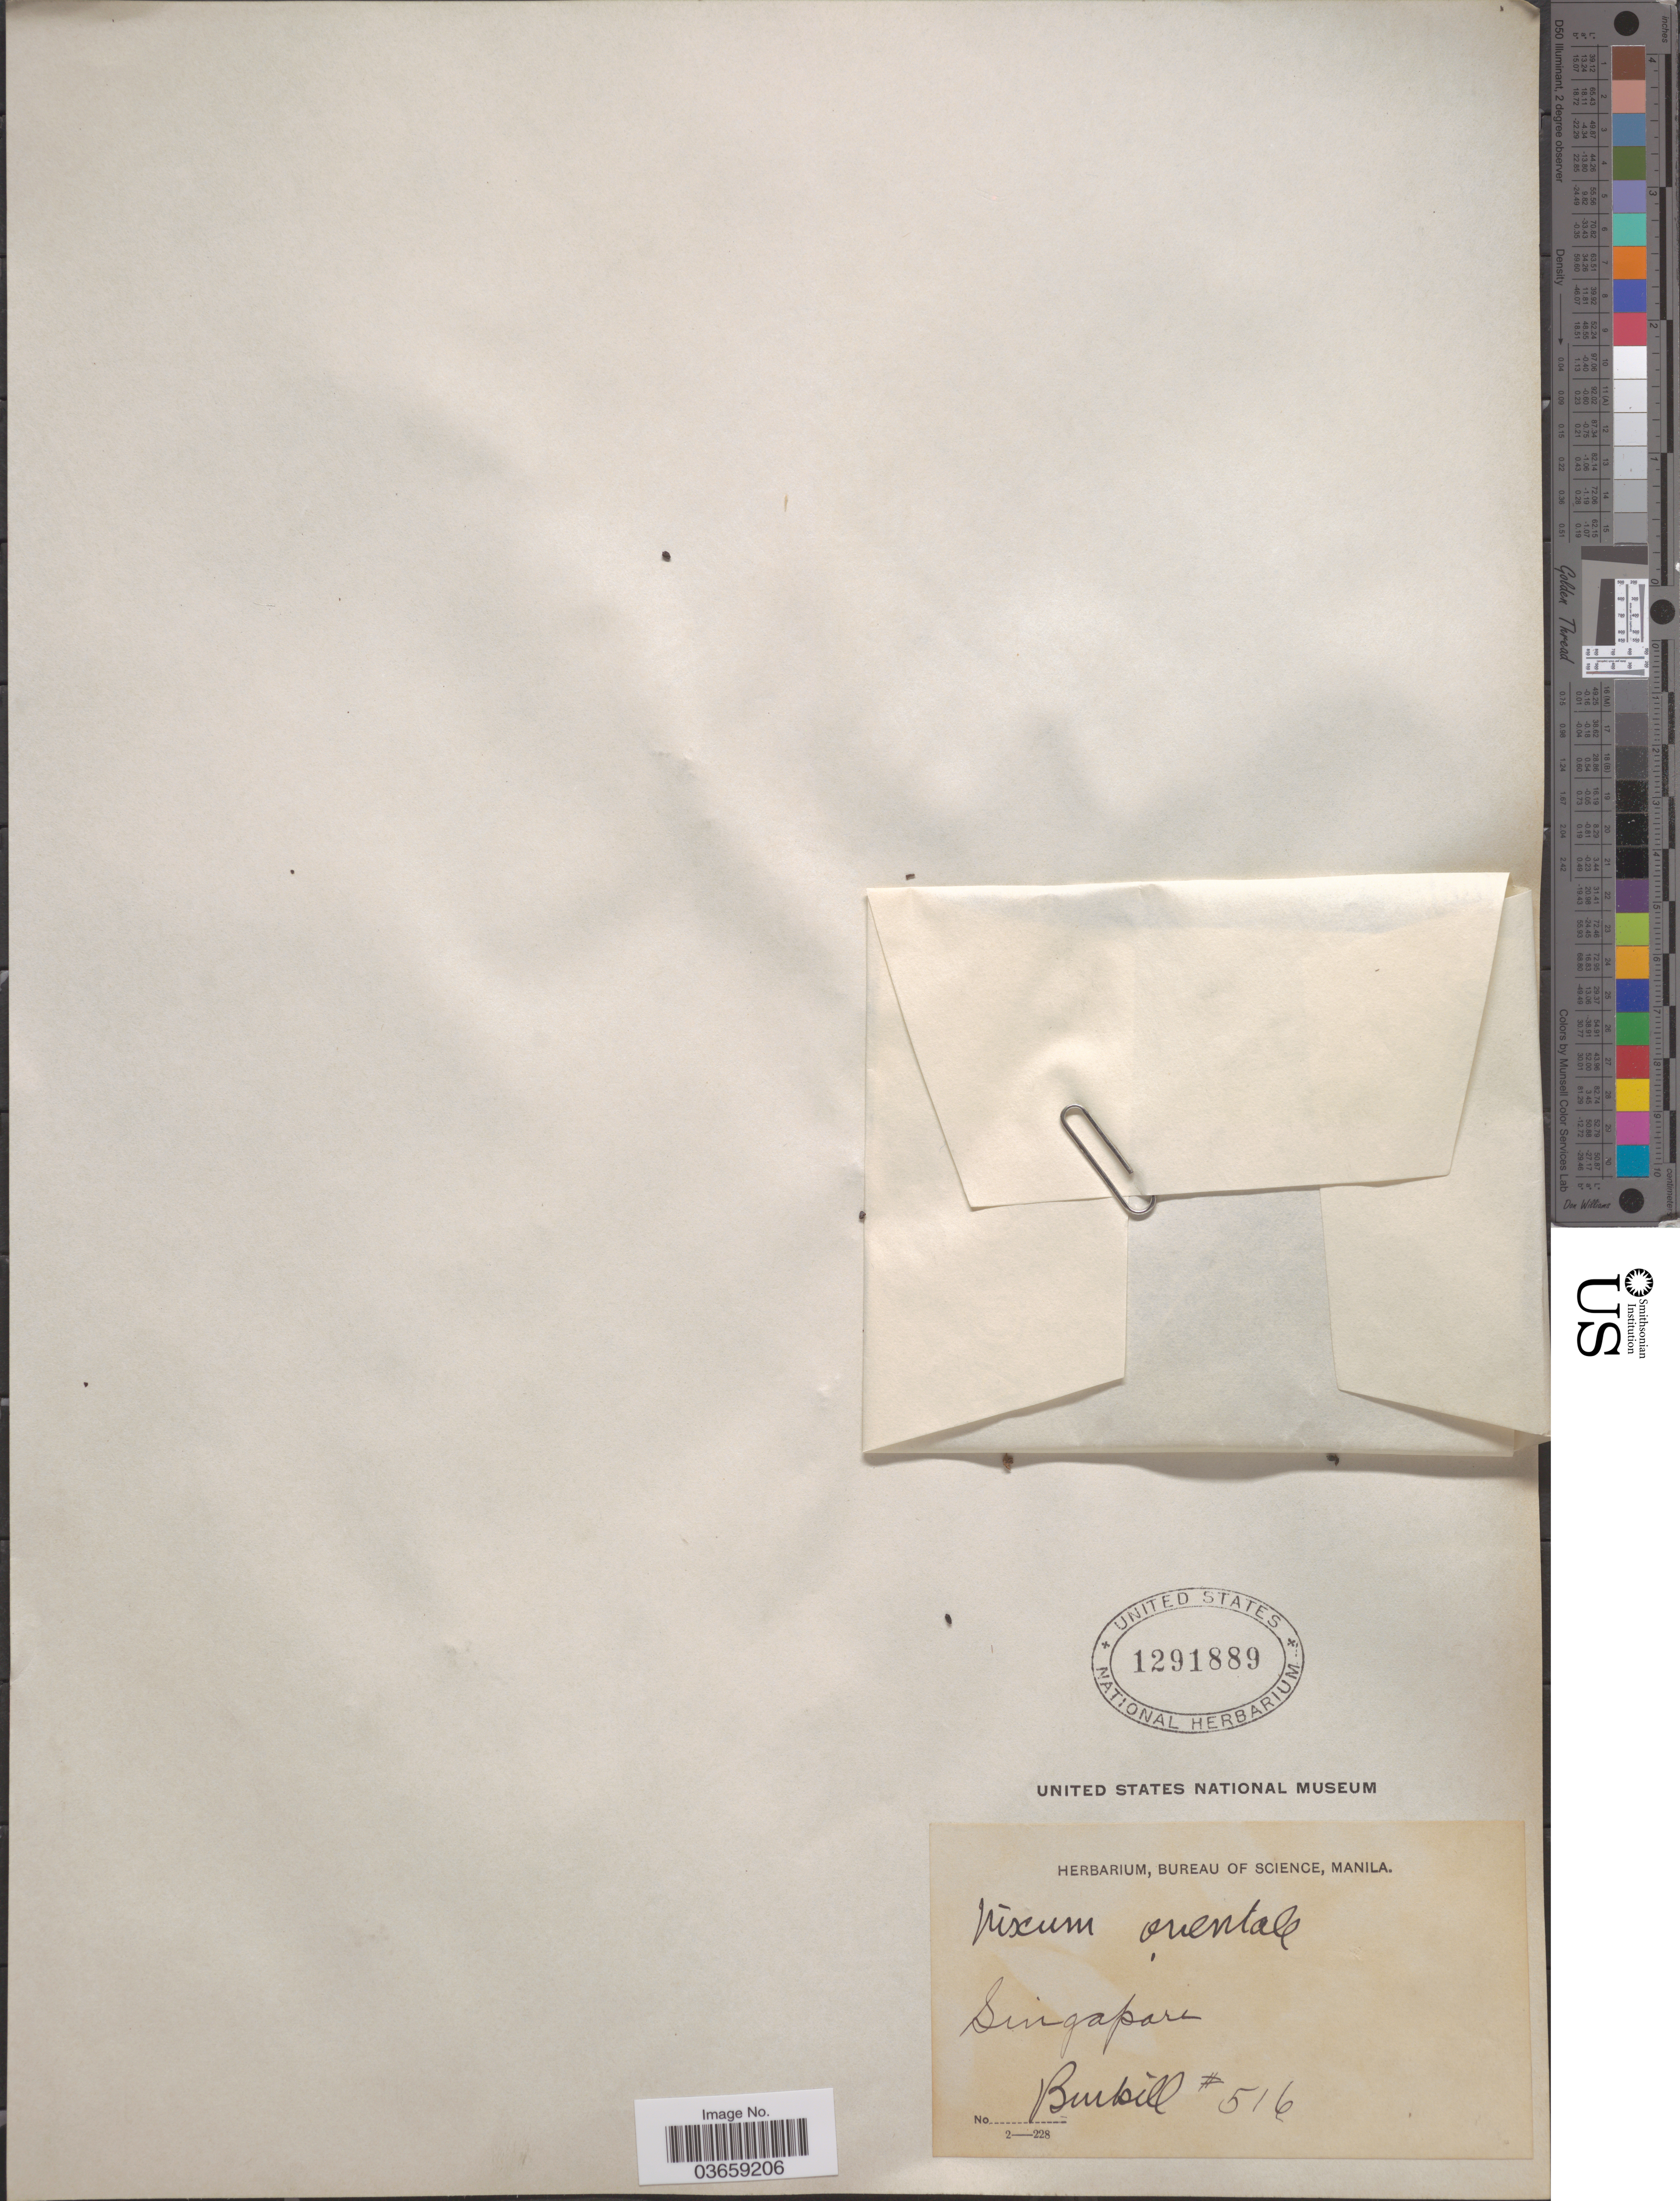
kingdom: Plantae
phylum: Tracheophyta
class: Magnoliopsida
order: Santalales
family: Viscaceae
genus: Viscum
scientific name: Viscum orientale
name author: DC.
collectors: Burkill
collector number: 516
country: Singapore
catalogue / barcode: US 1291889